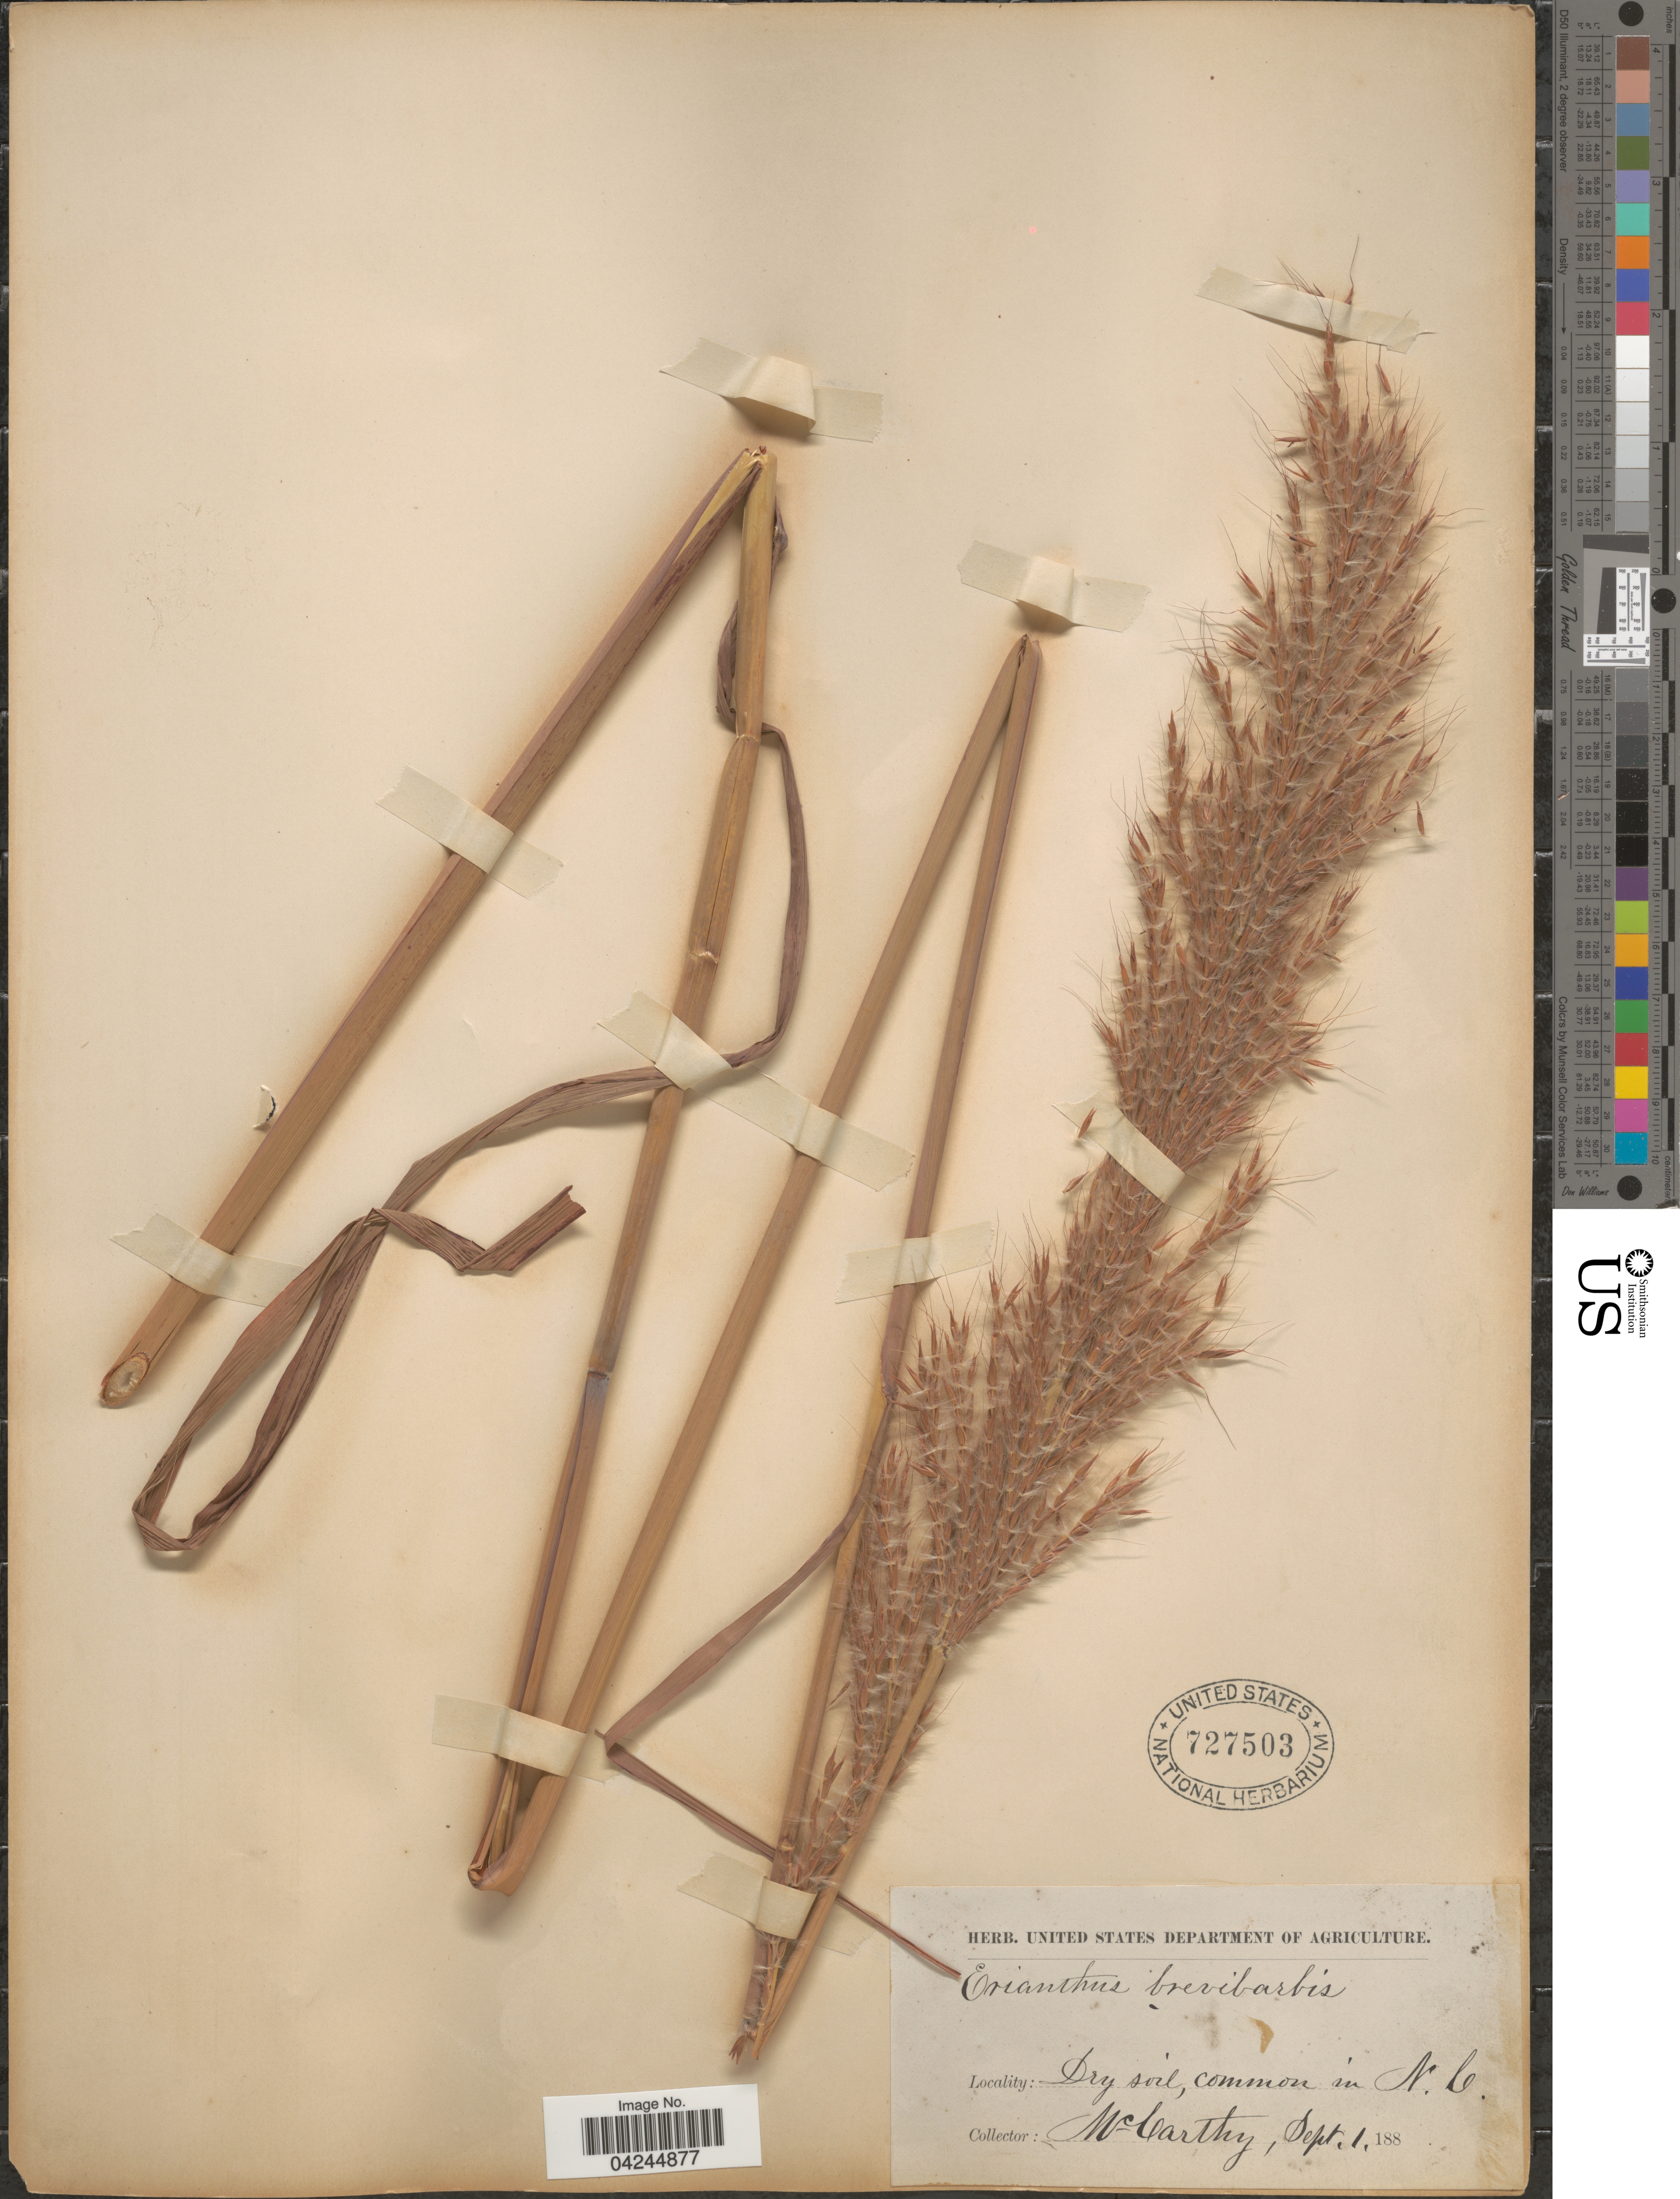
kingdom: Plantae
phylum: Tracheophyta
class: Liliopsida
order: Poales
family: Poaceae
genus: Erianthus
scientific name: Erianthus brevibarbis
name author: Michx.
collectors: -- McCarthy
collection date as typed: Sept, 1, 188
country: United States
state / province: North Carolina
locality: Dry soil, common in N.C.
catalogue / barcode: US 727503